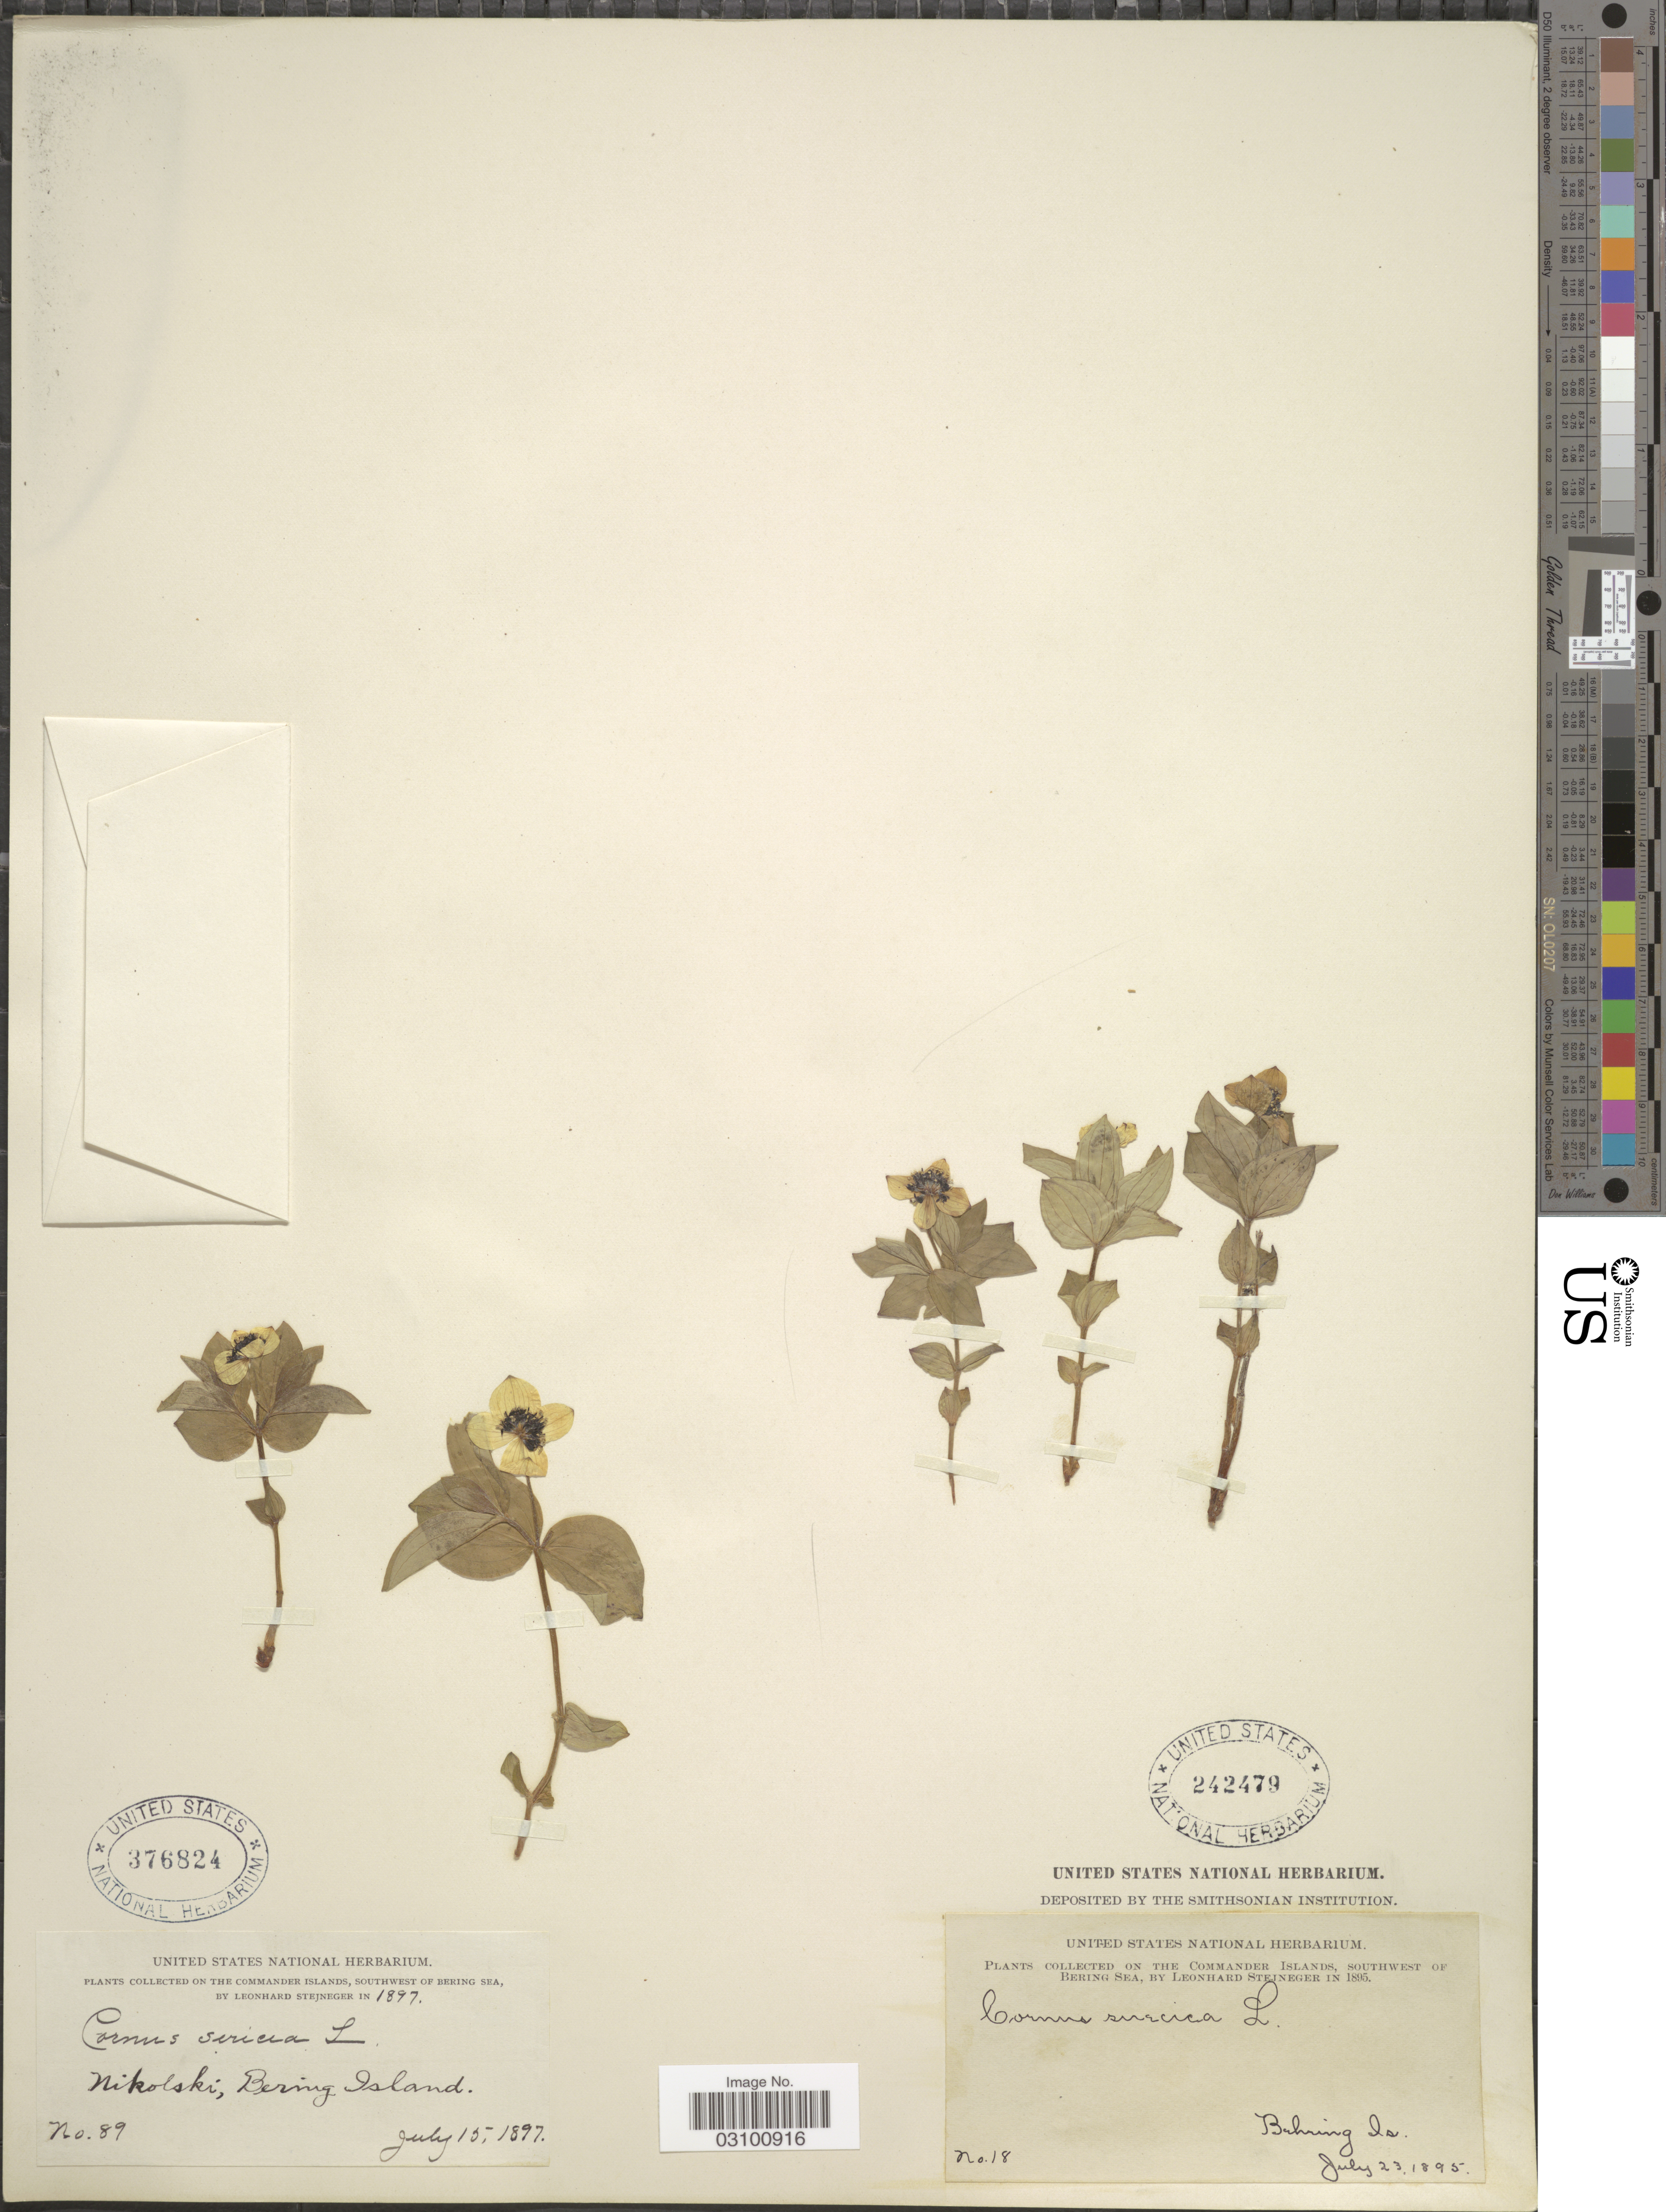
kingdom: Plantae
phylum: Tracheophyta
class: Magnoliopsida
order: Cornales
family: Cornaceae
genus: Cornus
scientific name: Cornus suecica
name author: L.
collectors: L. Stejneger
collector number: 89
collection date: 1897-07-15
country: Russian Federation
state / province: Kamchatka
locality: On the Commander Islands, southwest of Bering Sea. Nikolski, Bering Island.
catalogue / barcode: US 376824-2